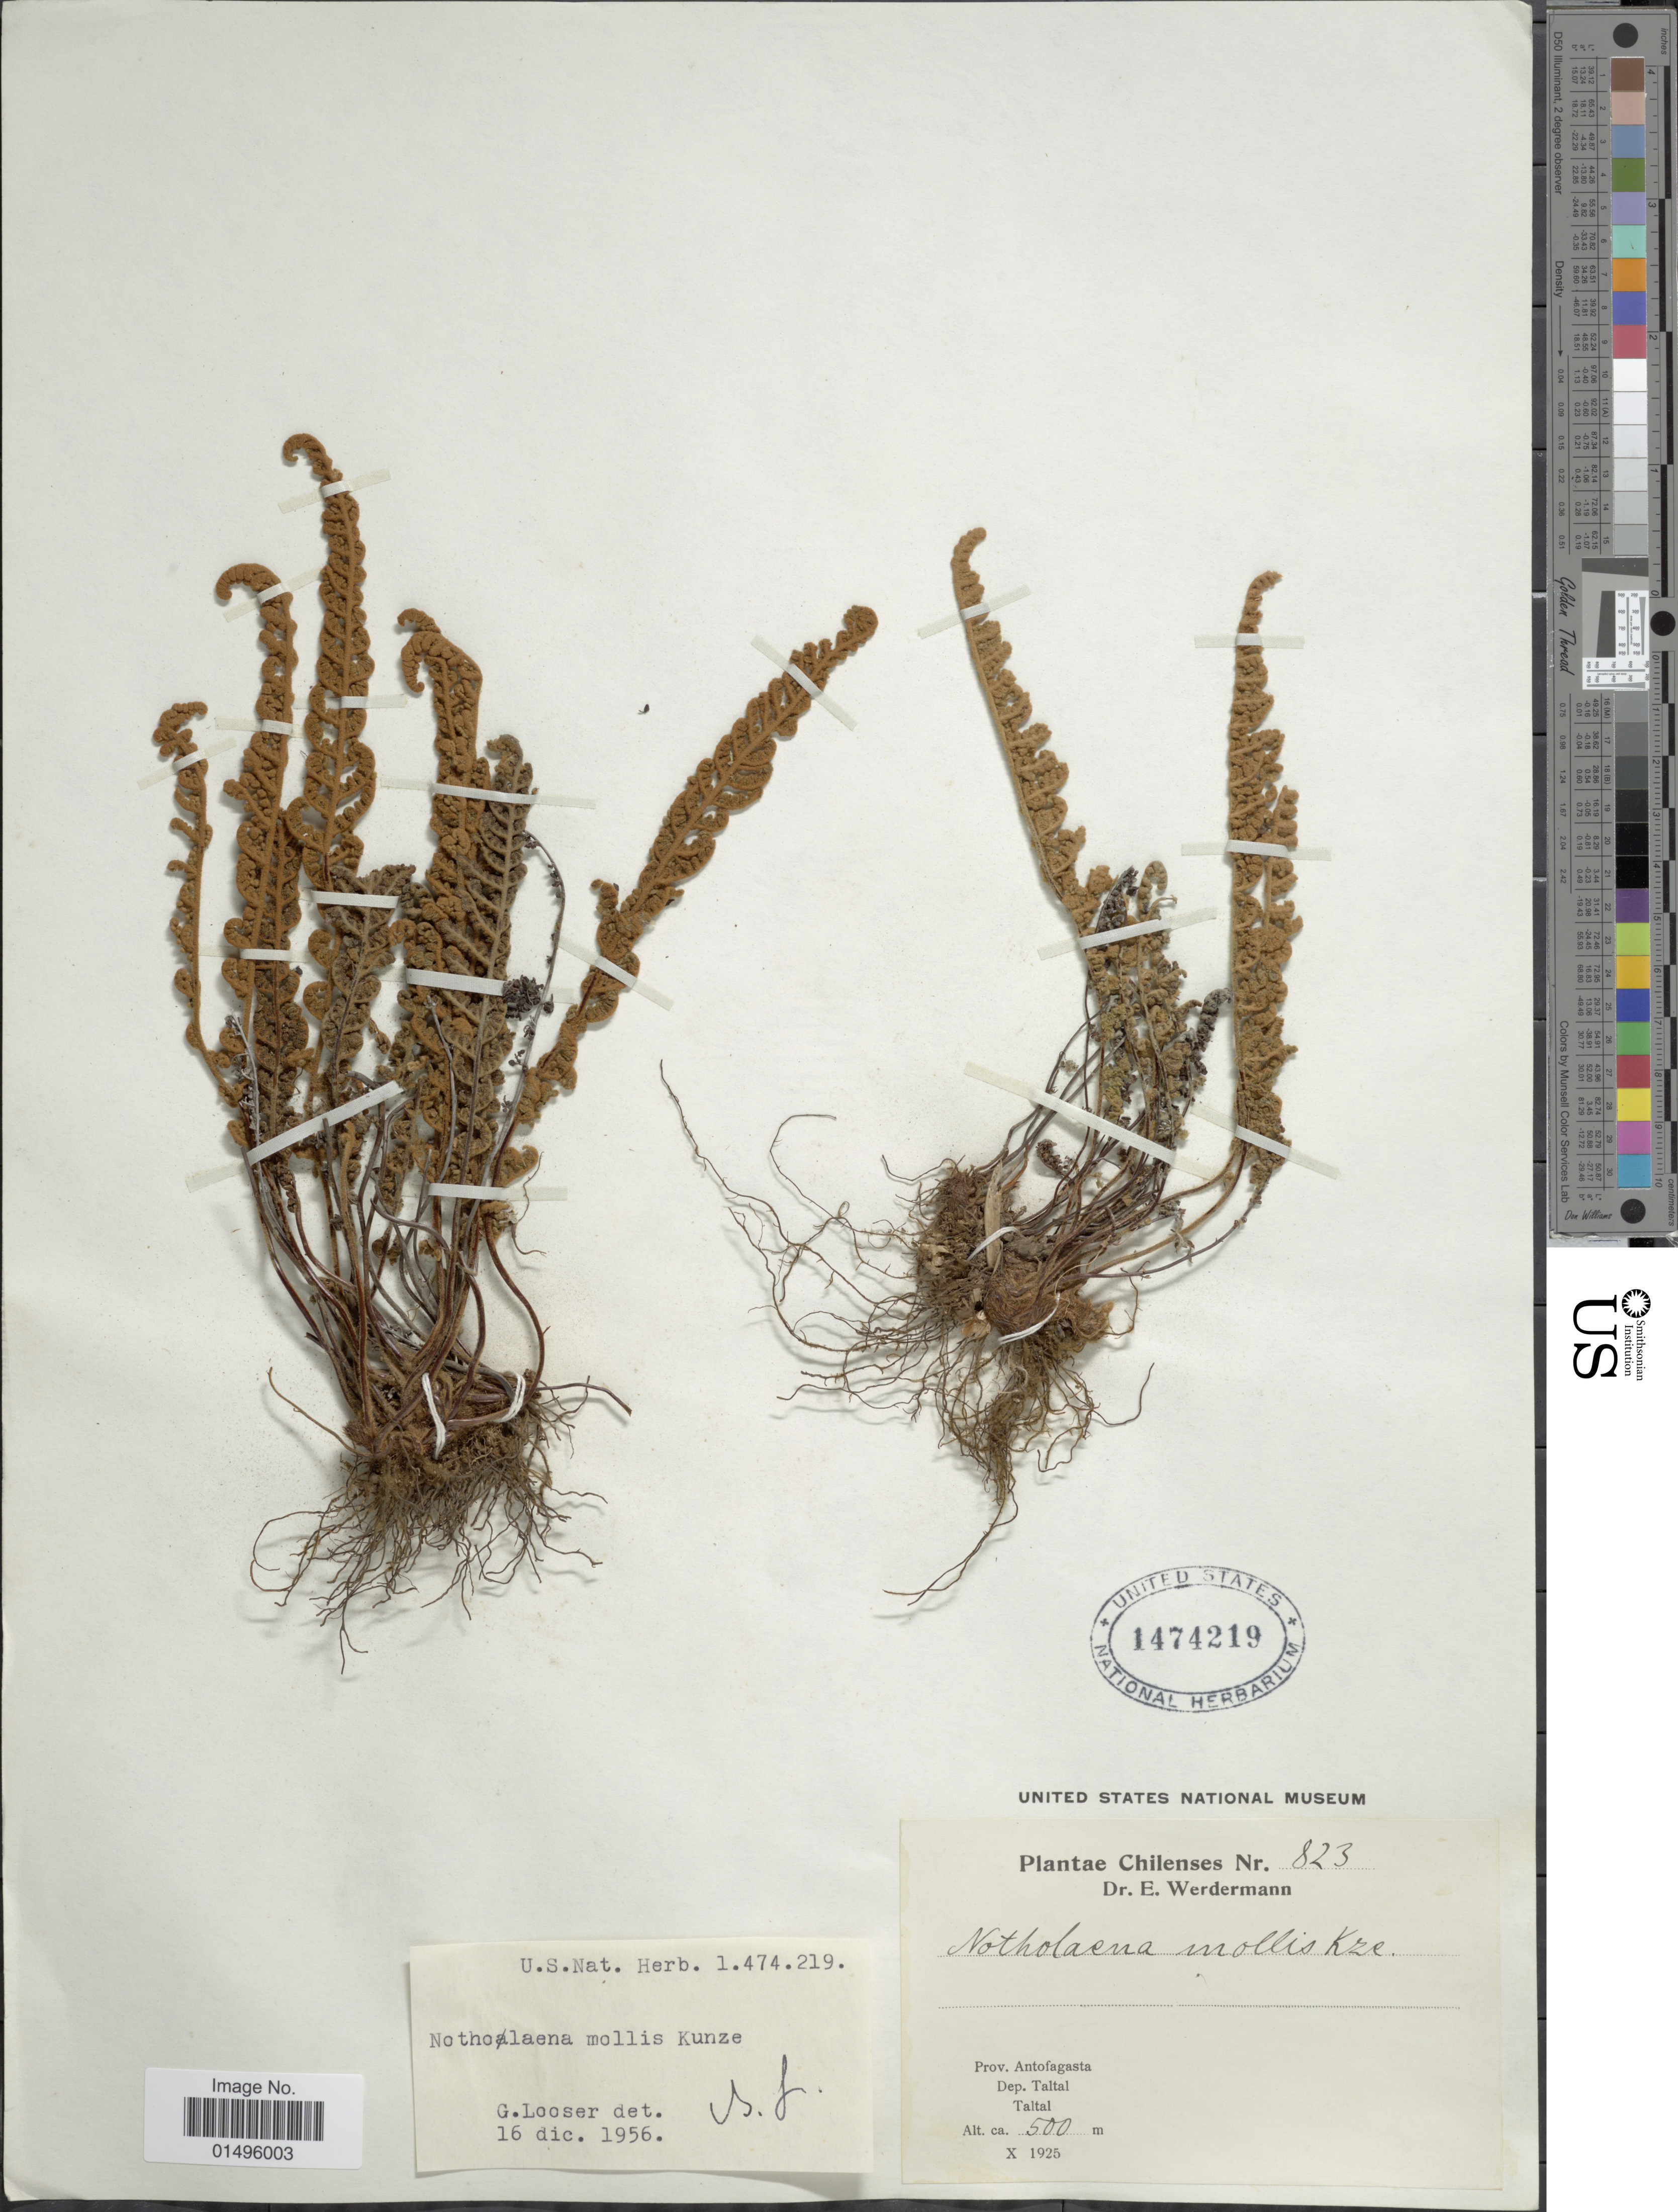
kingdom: Plantae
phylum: Tracheophyta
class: Polypodiopsida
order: Polypodiales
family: Pteridaceae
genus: Notholaena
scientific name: Notholaena mollis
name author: Kunze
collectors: E. Werdermann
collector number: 823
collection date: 1925-10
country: Chile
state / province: Antofagasta (II)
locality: Chilenses, Dep. Taltal, Taltal.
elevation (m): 500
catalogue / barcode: US 1474219